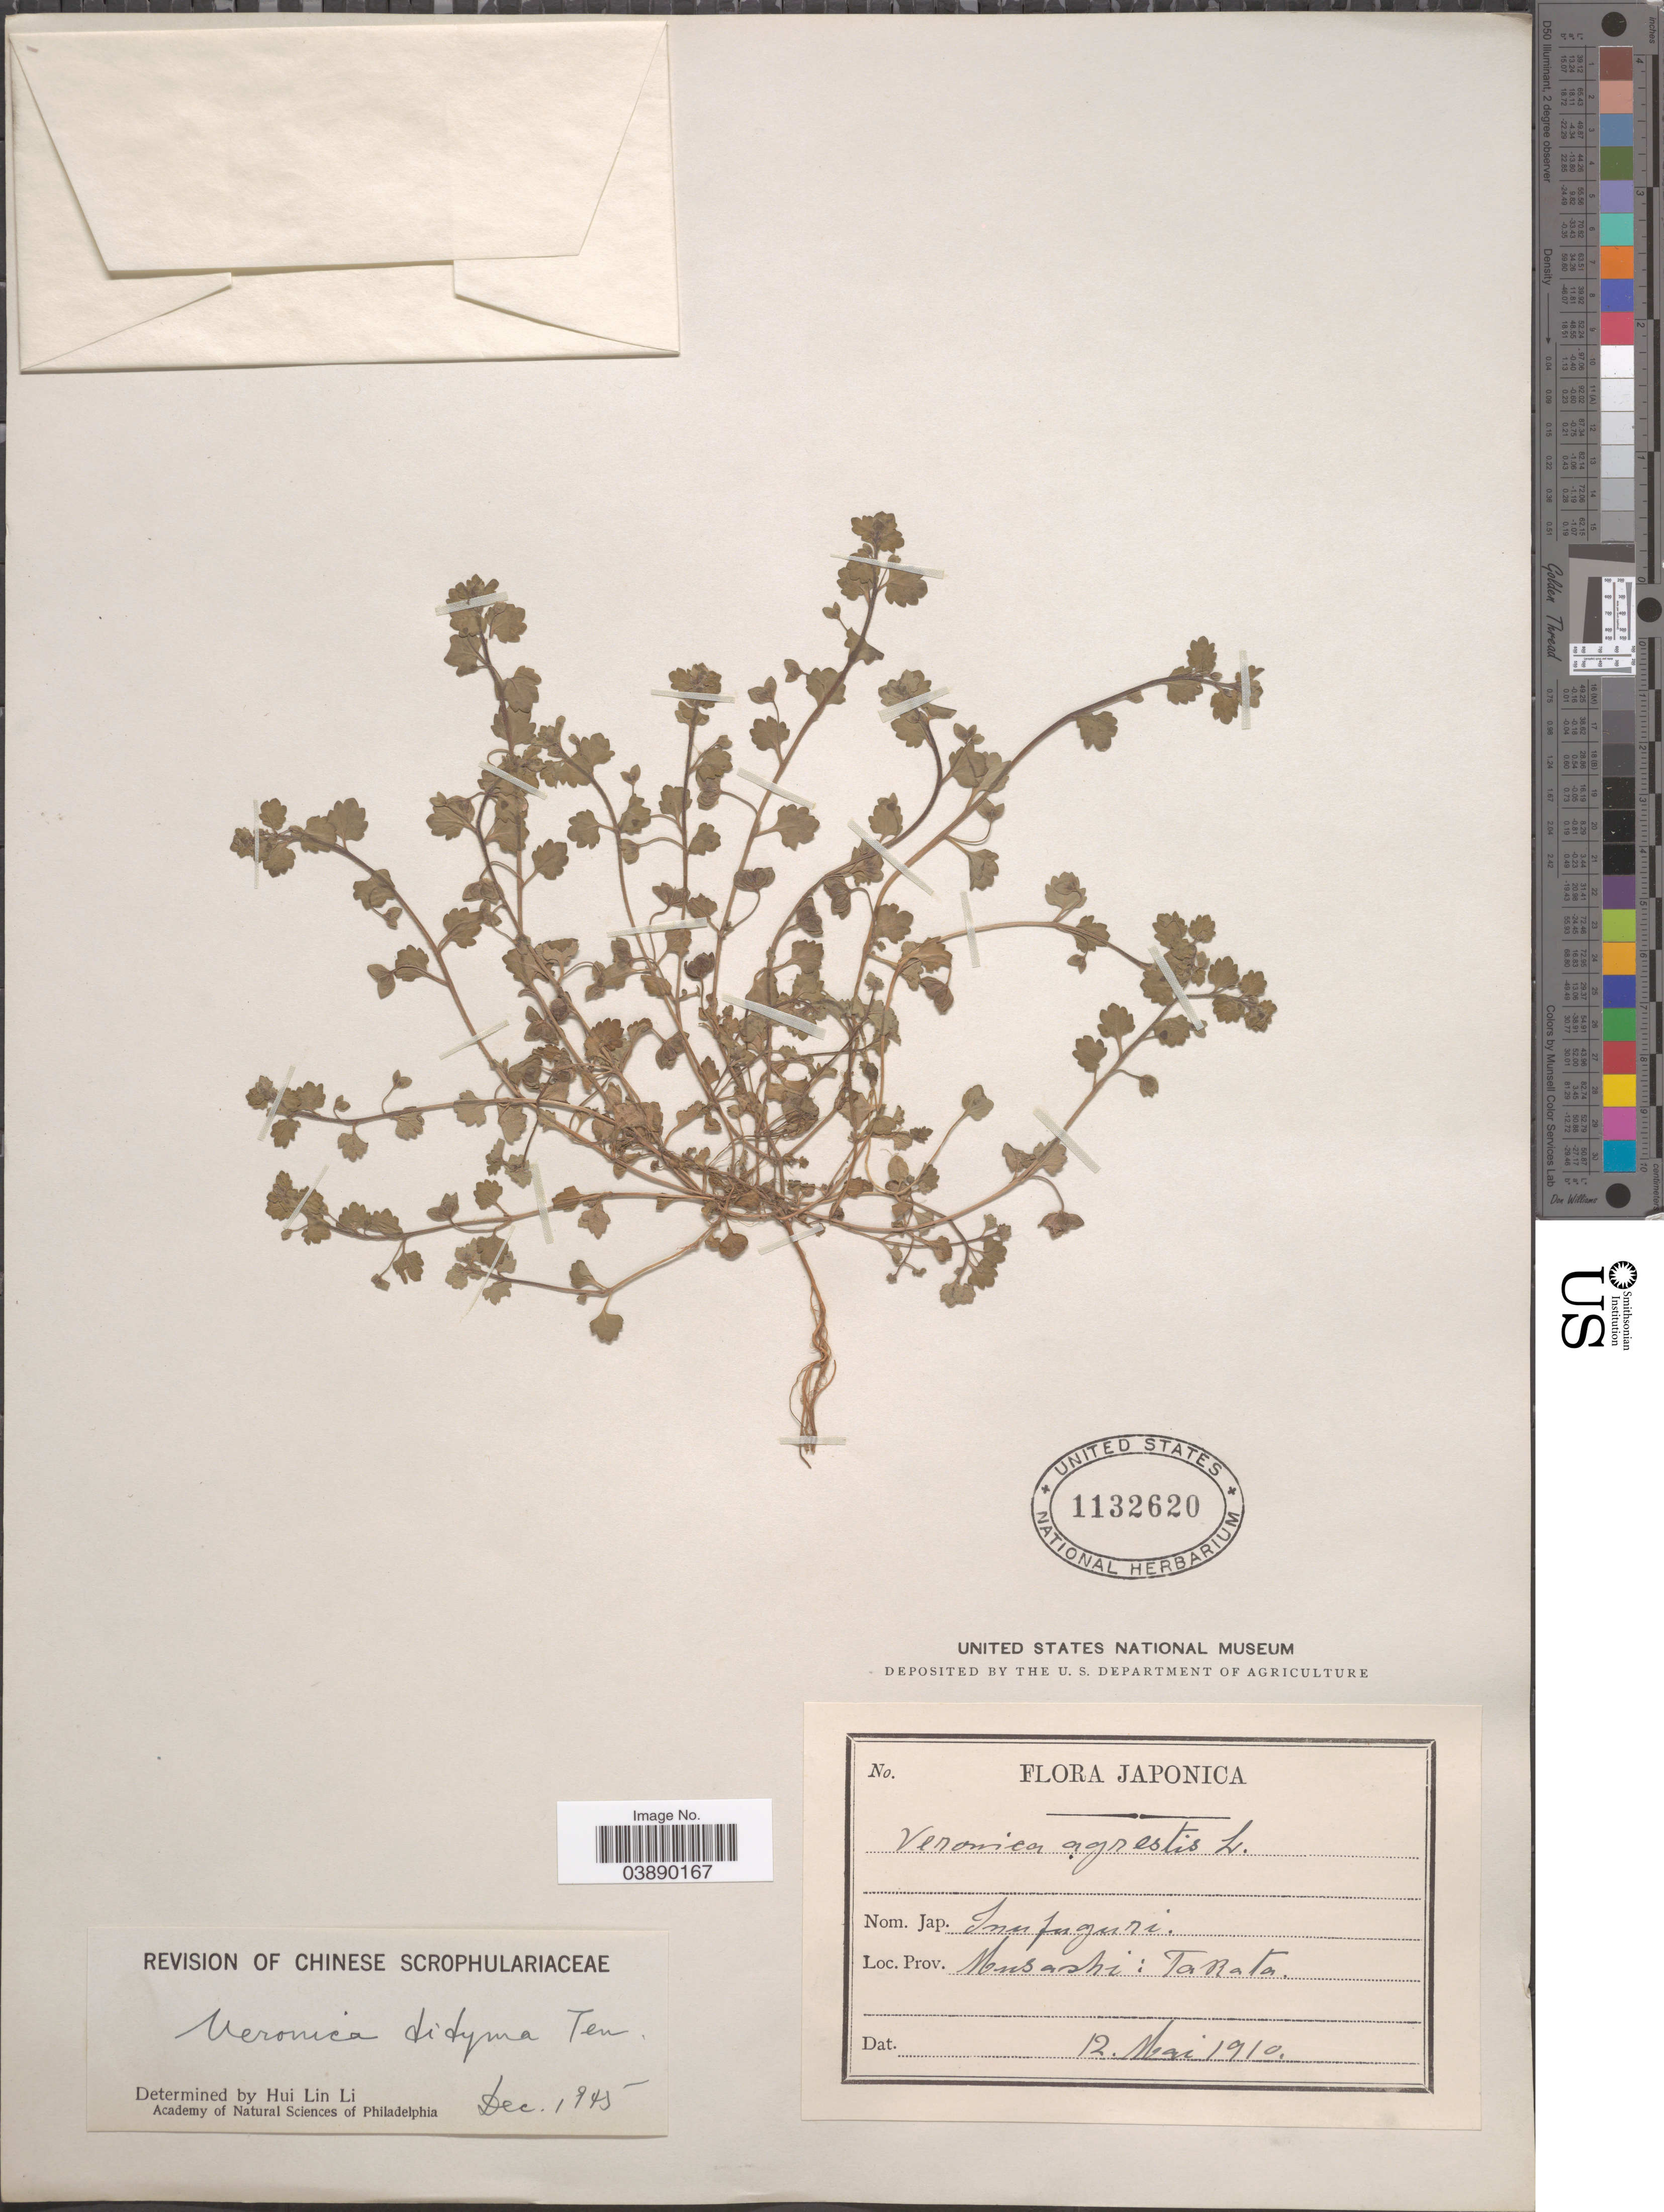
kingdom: Plantae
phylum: Tracheophyta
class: Magnoliopsida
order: Lamiales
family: Plantaginaceae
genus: Veronica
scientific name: Veronica didyma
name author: Ten.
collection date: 1910-05-12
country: Japan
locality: Japonica. Prov. Musashi: Takata.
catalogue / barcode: US 1132620